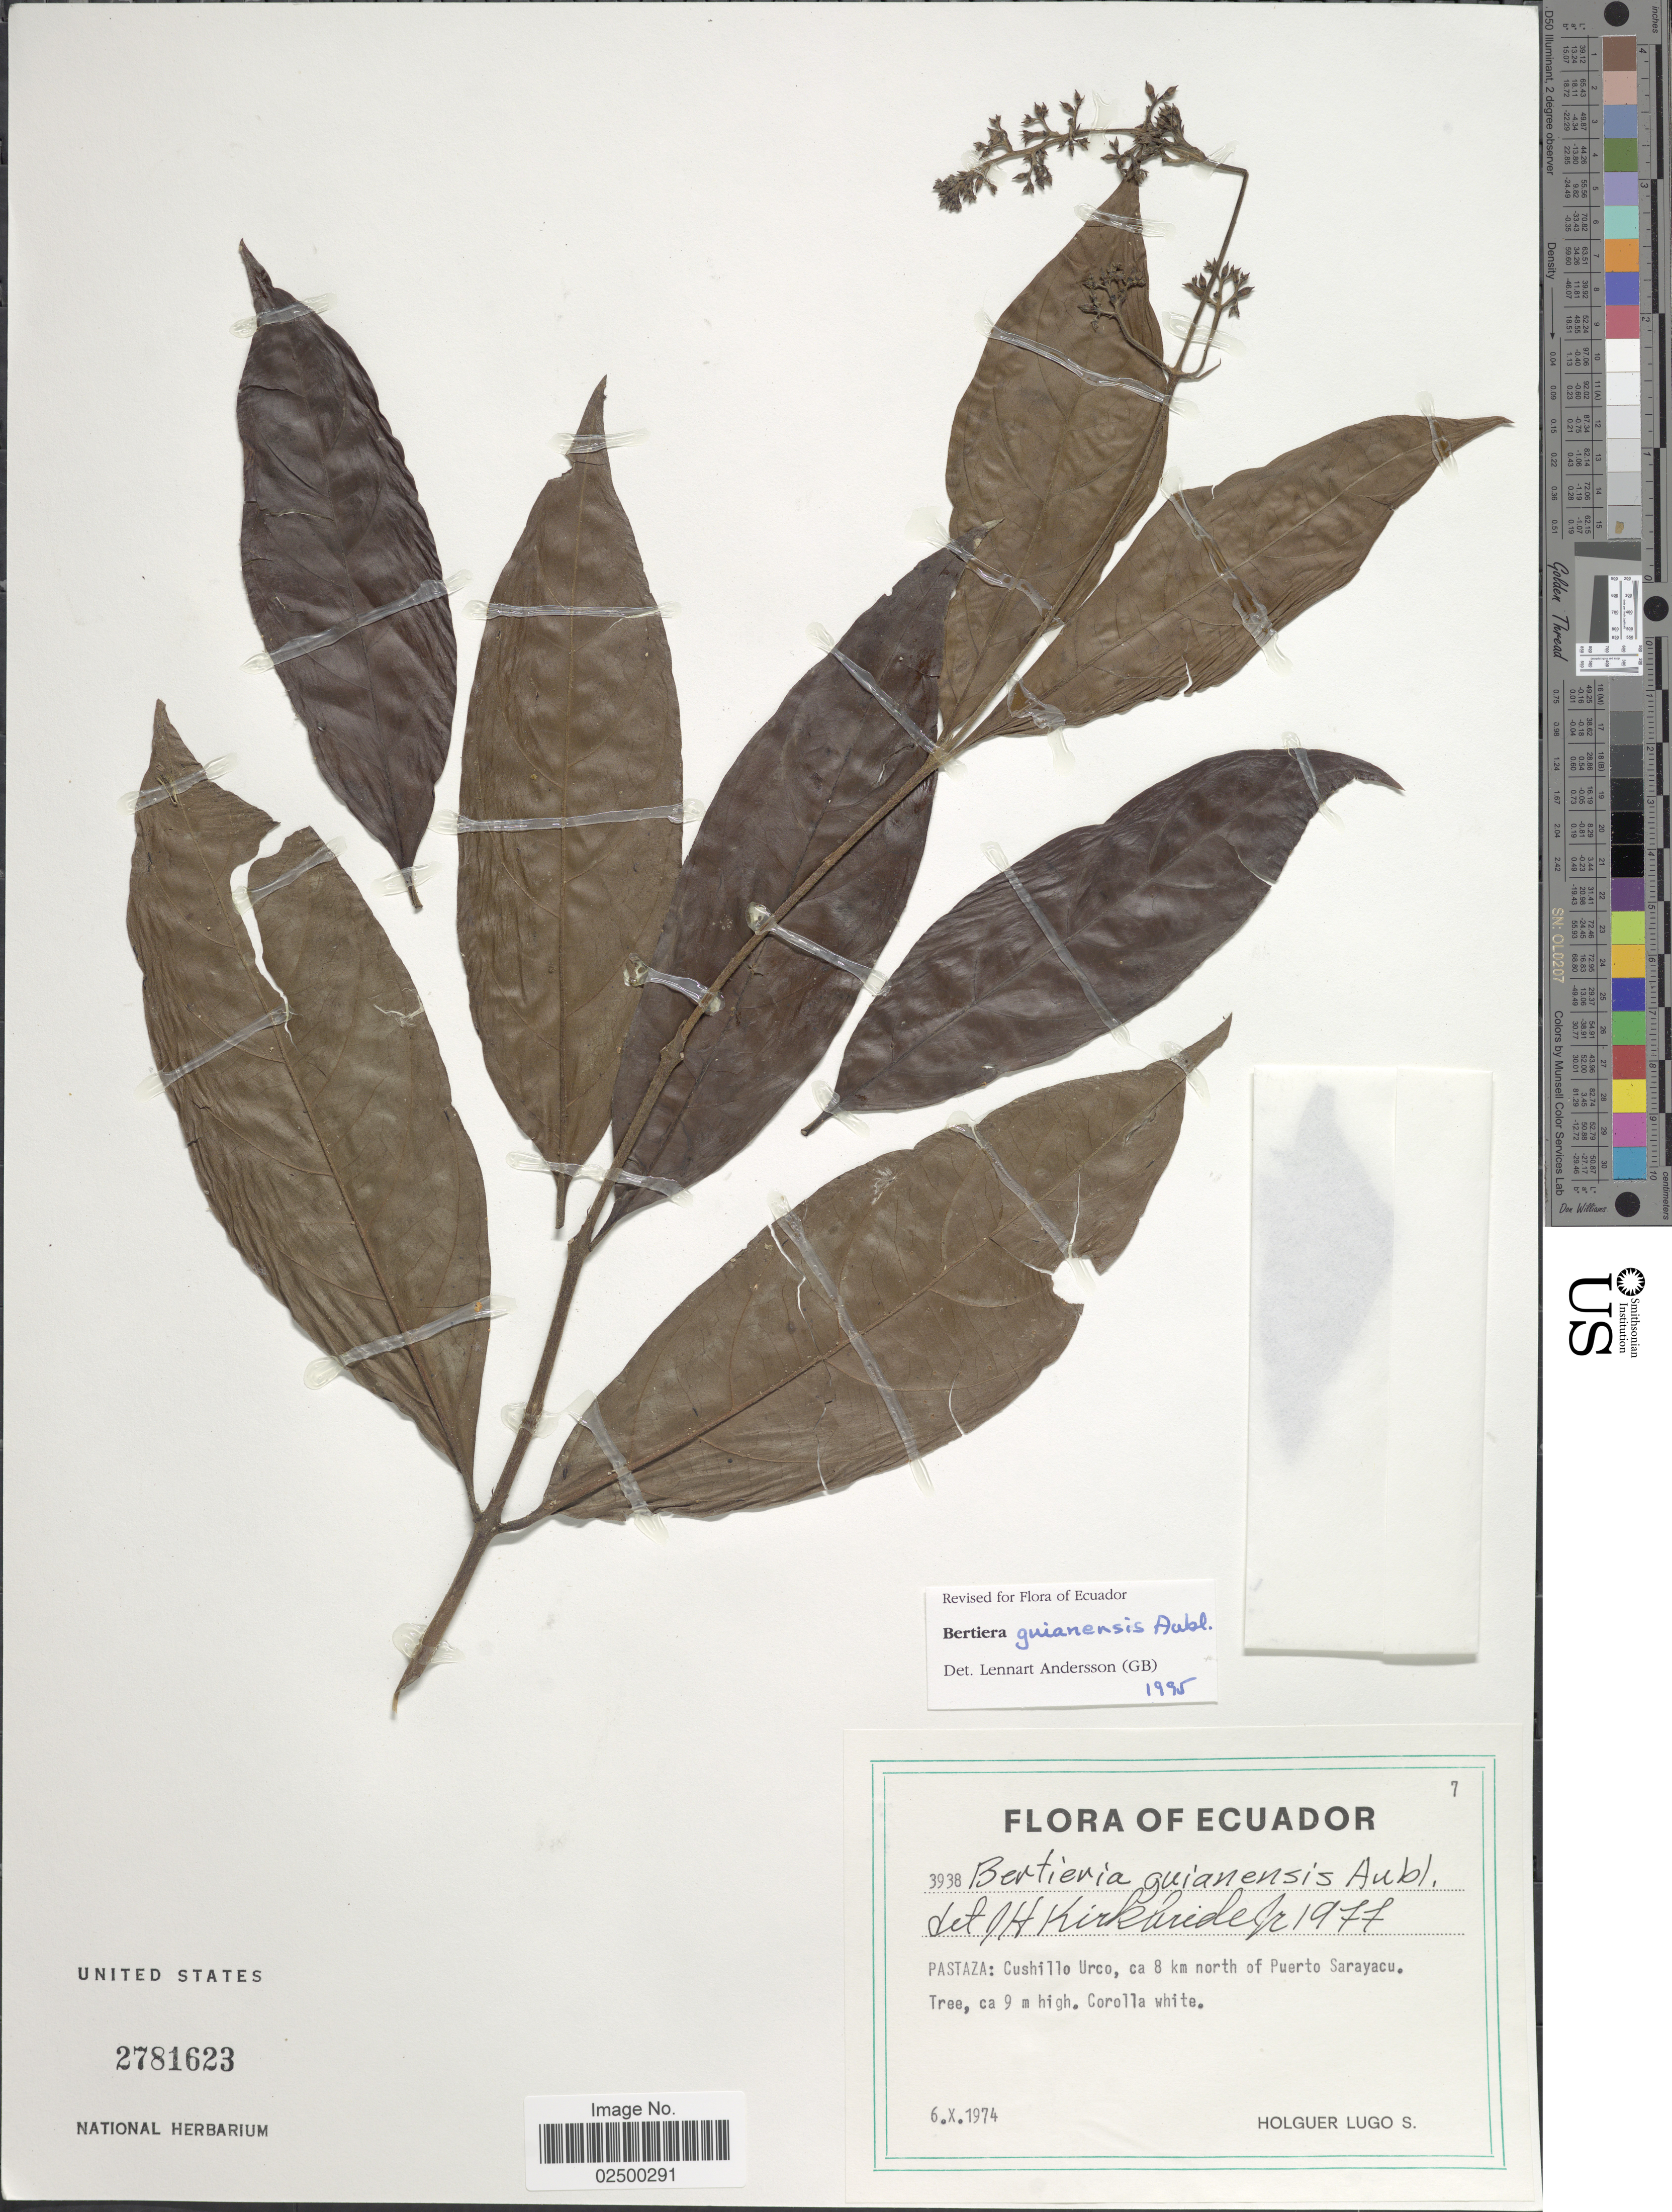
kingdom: Plantae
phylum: Tracheophyta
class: Magnoliopsida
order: Gentianales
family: Rubiaceae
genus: Bertiera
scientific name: Bertiera guianensis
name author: Aubl.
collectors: H. Lugo S.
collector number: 3938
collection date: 1974-10-06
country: Ecuador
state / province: Pastaza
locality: Cushillo Urco, ca 8 km north of Puerto Sarayacu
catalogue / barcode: US 2781623